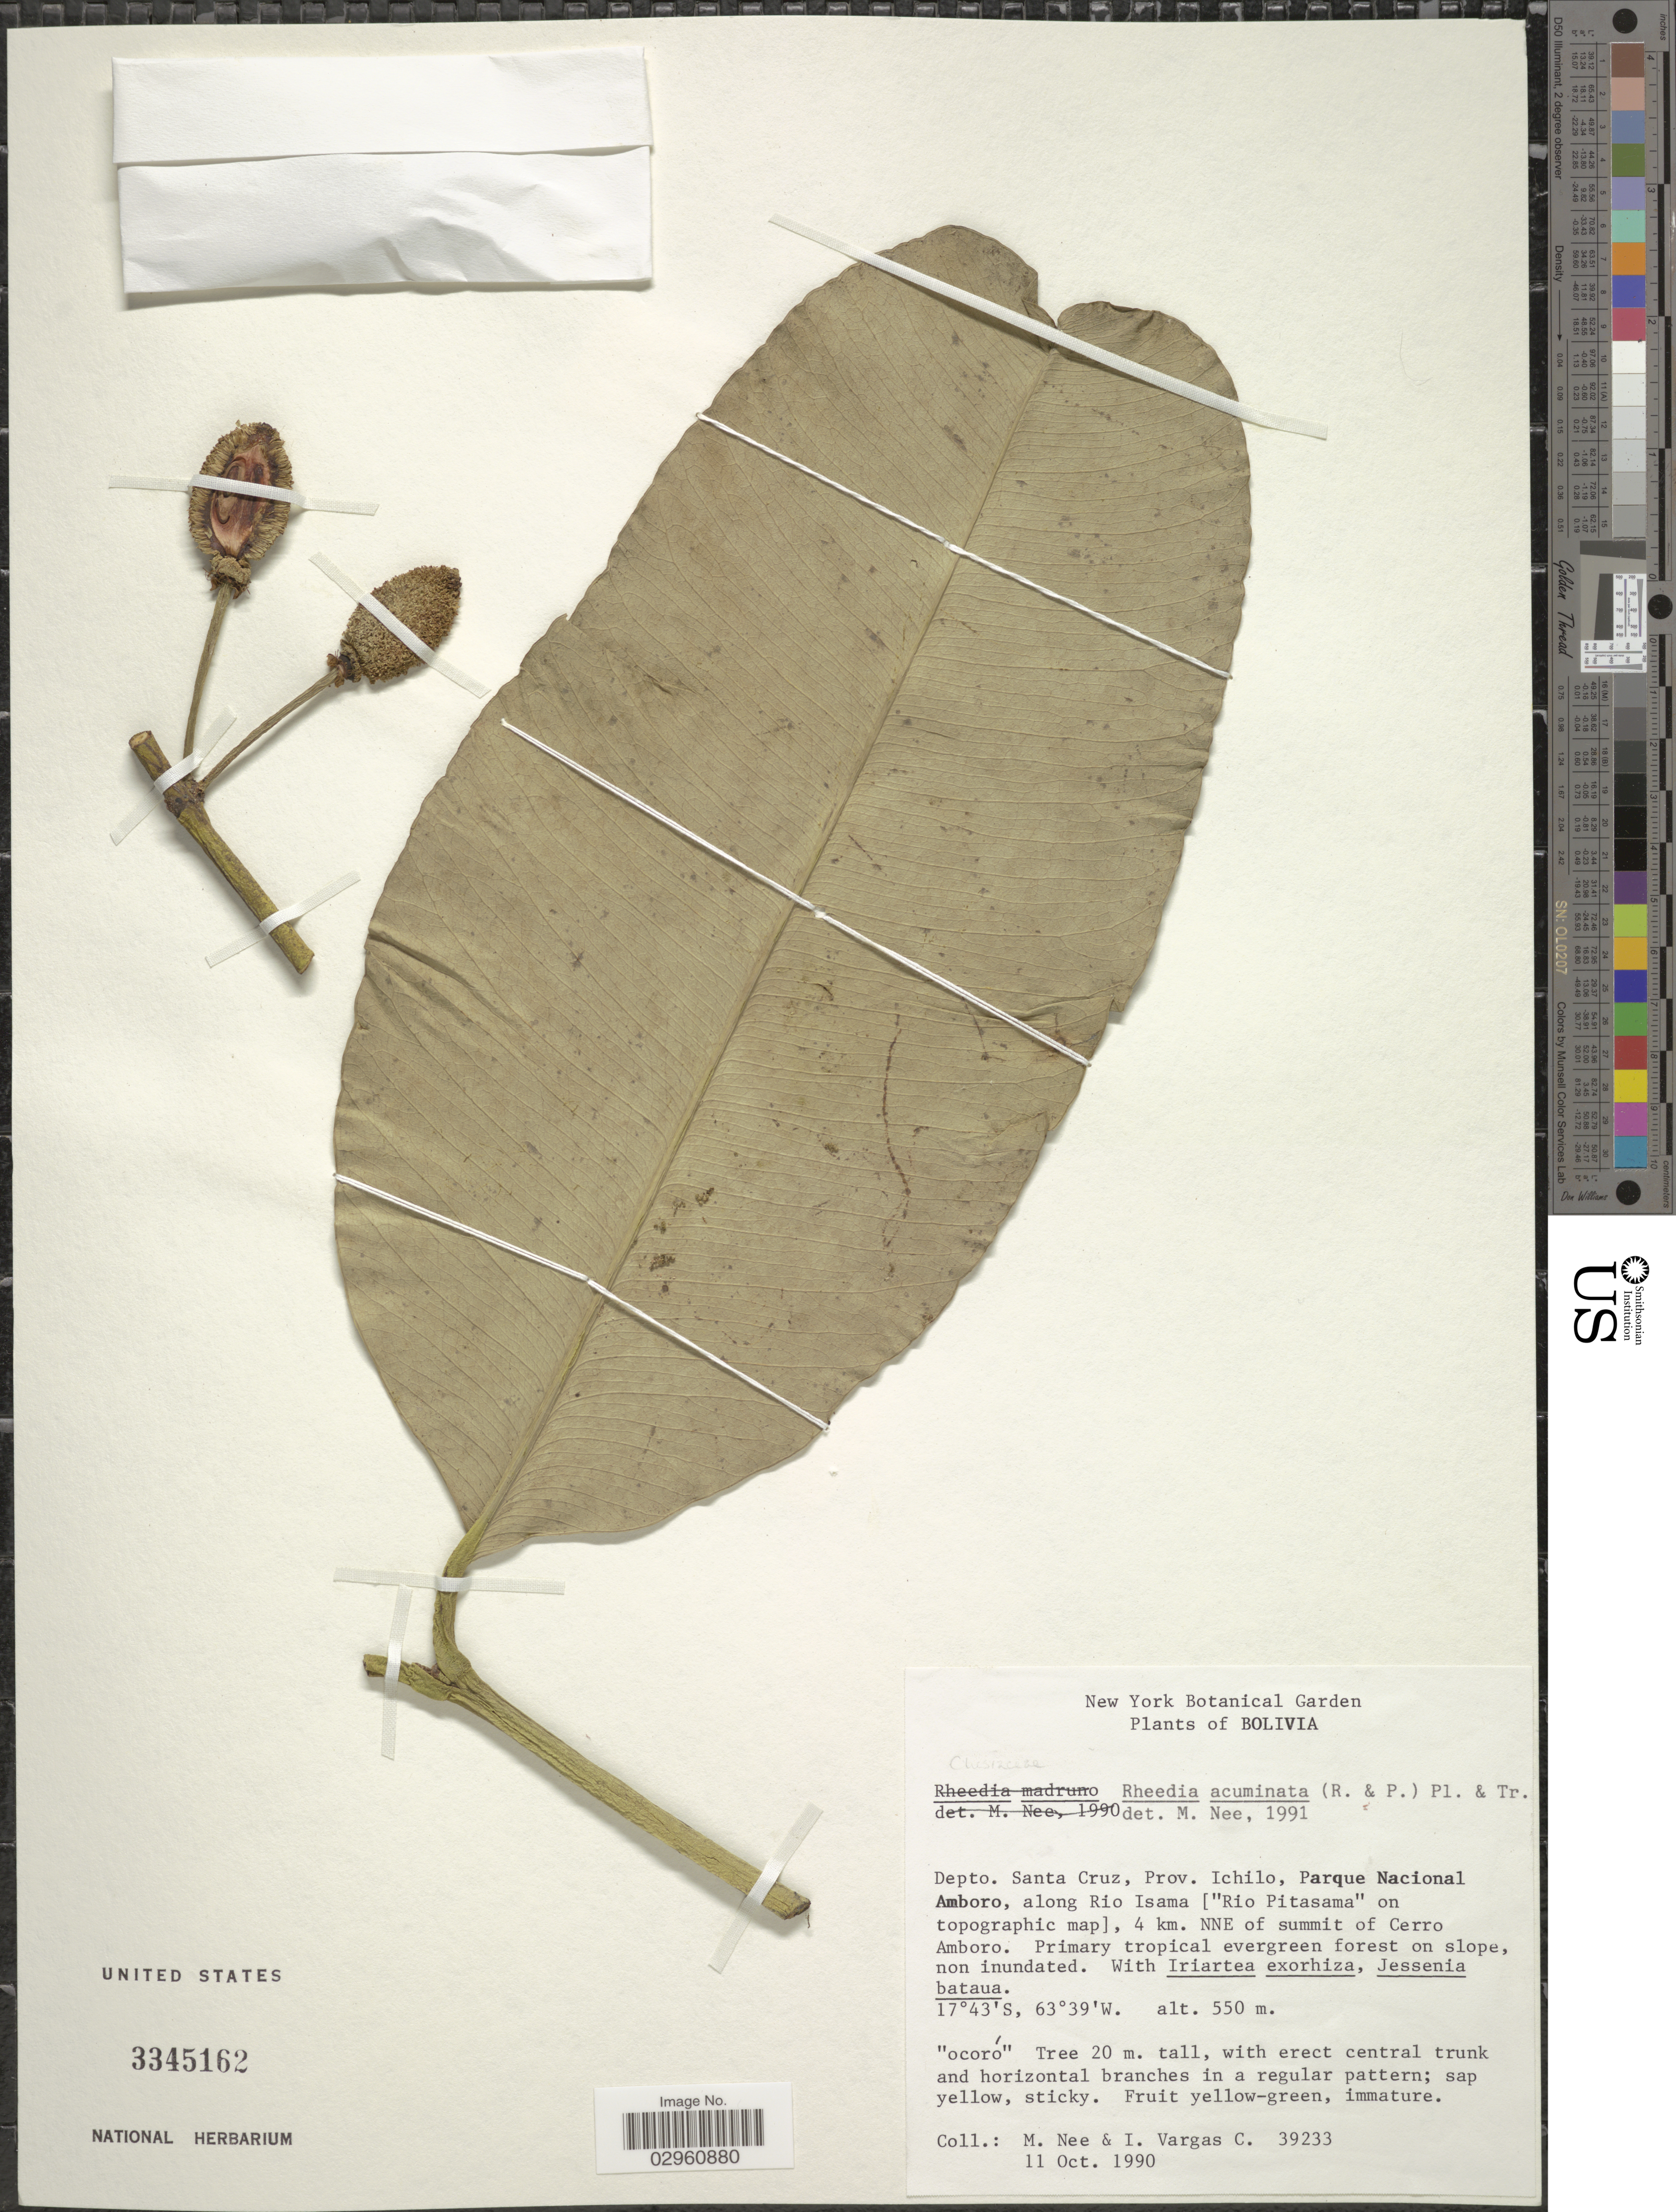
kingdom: Plantae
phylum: Tracheophyta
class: Magnoliopsida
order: Malpighiales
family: Clusiaceae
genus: Garcinia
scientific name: Garcinia madruno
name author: (Kunth) Hammel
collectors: M. Nee & I. Vargas C.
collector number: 39233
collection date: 1990-10-11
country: Bolivia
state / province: Santa Cruz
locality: Depto. Santa Cruz, Prov. Ichilo, Parque Nacional Amboro, along Rio Isama ["Rio Pitasama" on topographic map], 4 km. NNE of summit of Cerro Amboro.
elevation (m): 550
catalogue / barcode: US 3345162